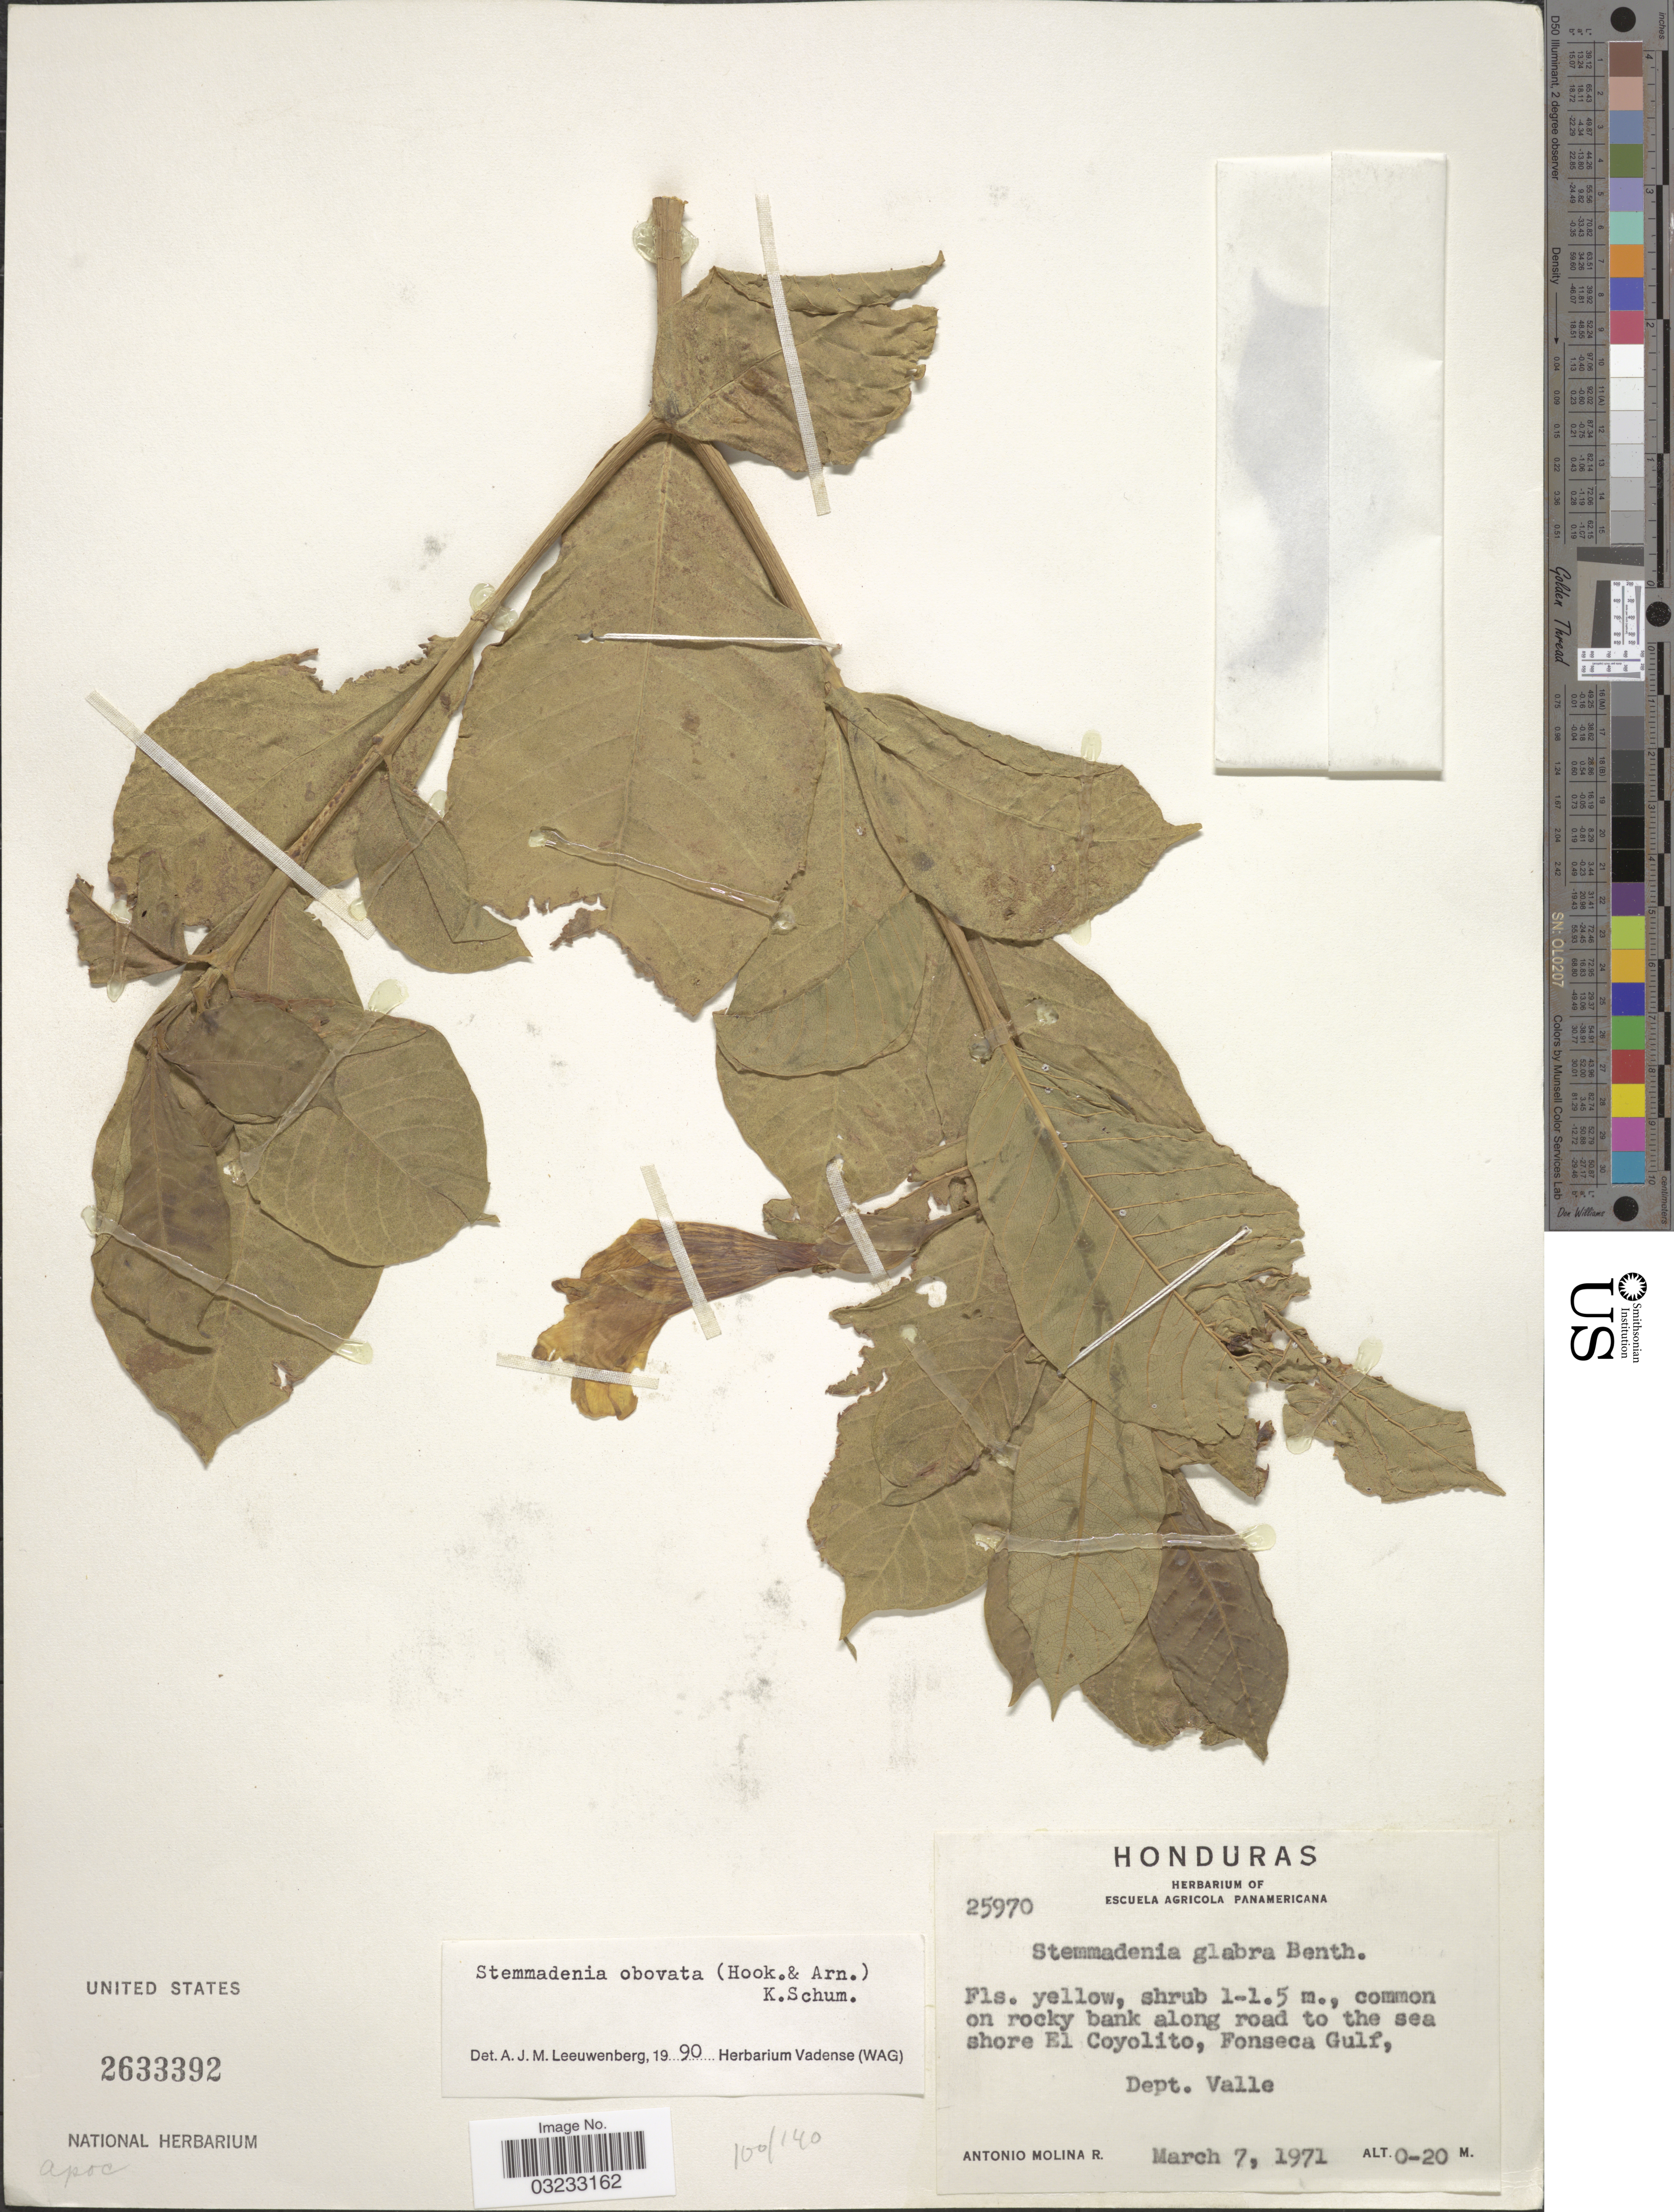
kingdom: Plantae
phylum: Tracheophyta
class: Magnoliopsida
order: Gentianales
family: Apocynaceae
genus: Stemmadenia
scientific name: Stemmadenia obovata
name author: (Hook. & Arn.) K. Schum.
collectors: A. Molina R.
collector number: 25970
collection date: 1971-03-07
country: Honduras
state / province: Valle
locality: On rocky bank along road to the sea shore El Coyolito, Fonseca Gulf, Dept. Valle.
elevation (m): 0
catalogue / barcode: US 2633392